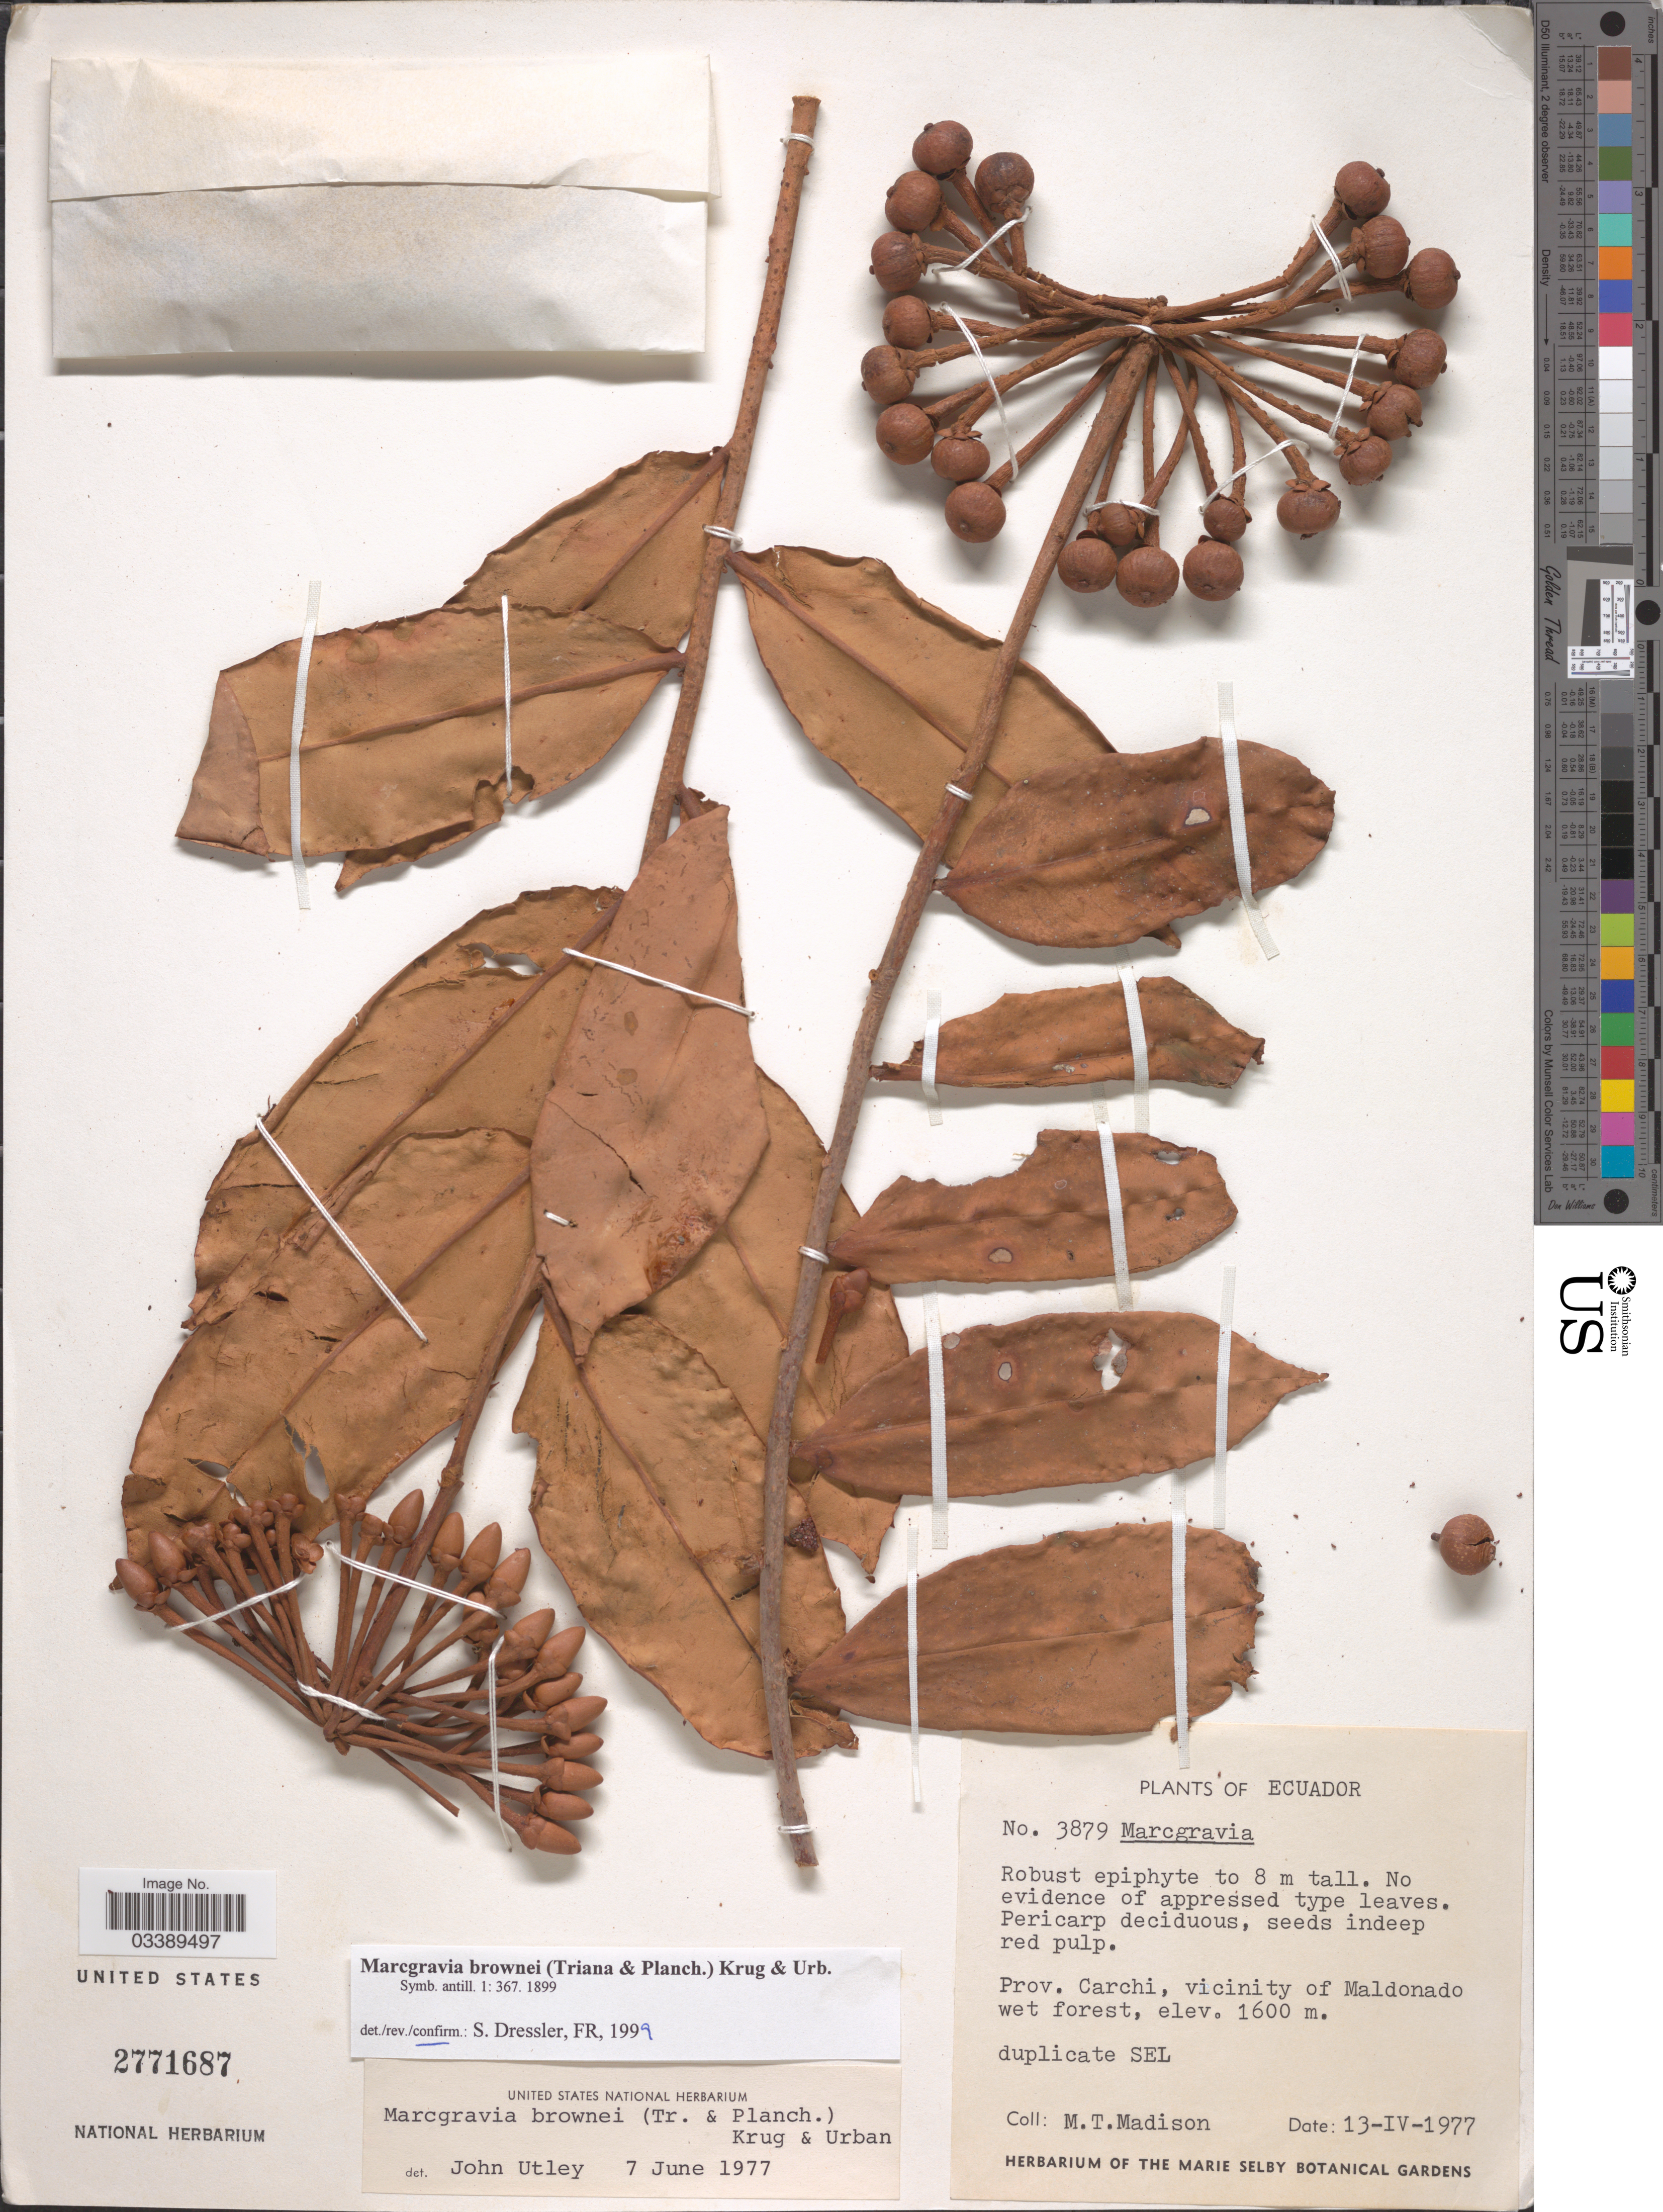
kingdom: Plantae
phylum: Tracheophyta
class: Magnoliopsida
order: Ericales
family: Marcgraviaceae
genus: Marcgravia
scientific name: Marcgravia brownei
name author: (Triana & Planch.) Krug & Urb.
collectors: M. T. Madison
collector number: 3879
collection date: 1977-04-13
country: Ecuador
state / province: Carchi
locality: Vicinity of Maldonado wet forest.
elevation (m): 1600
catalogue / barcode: US 2771687